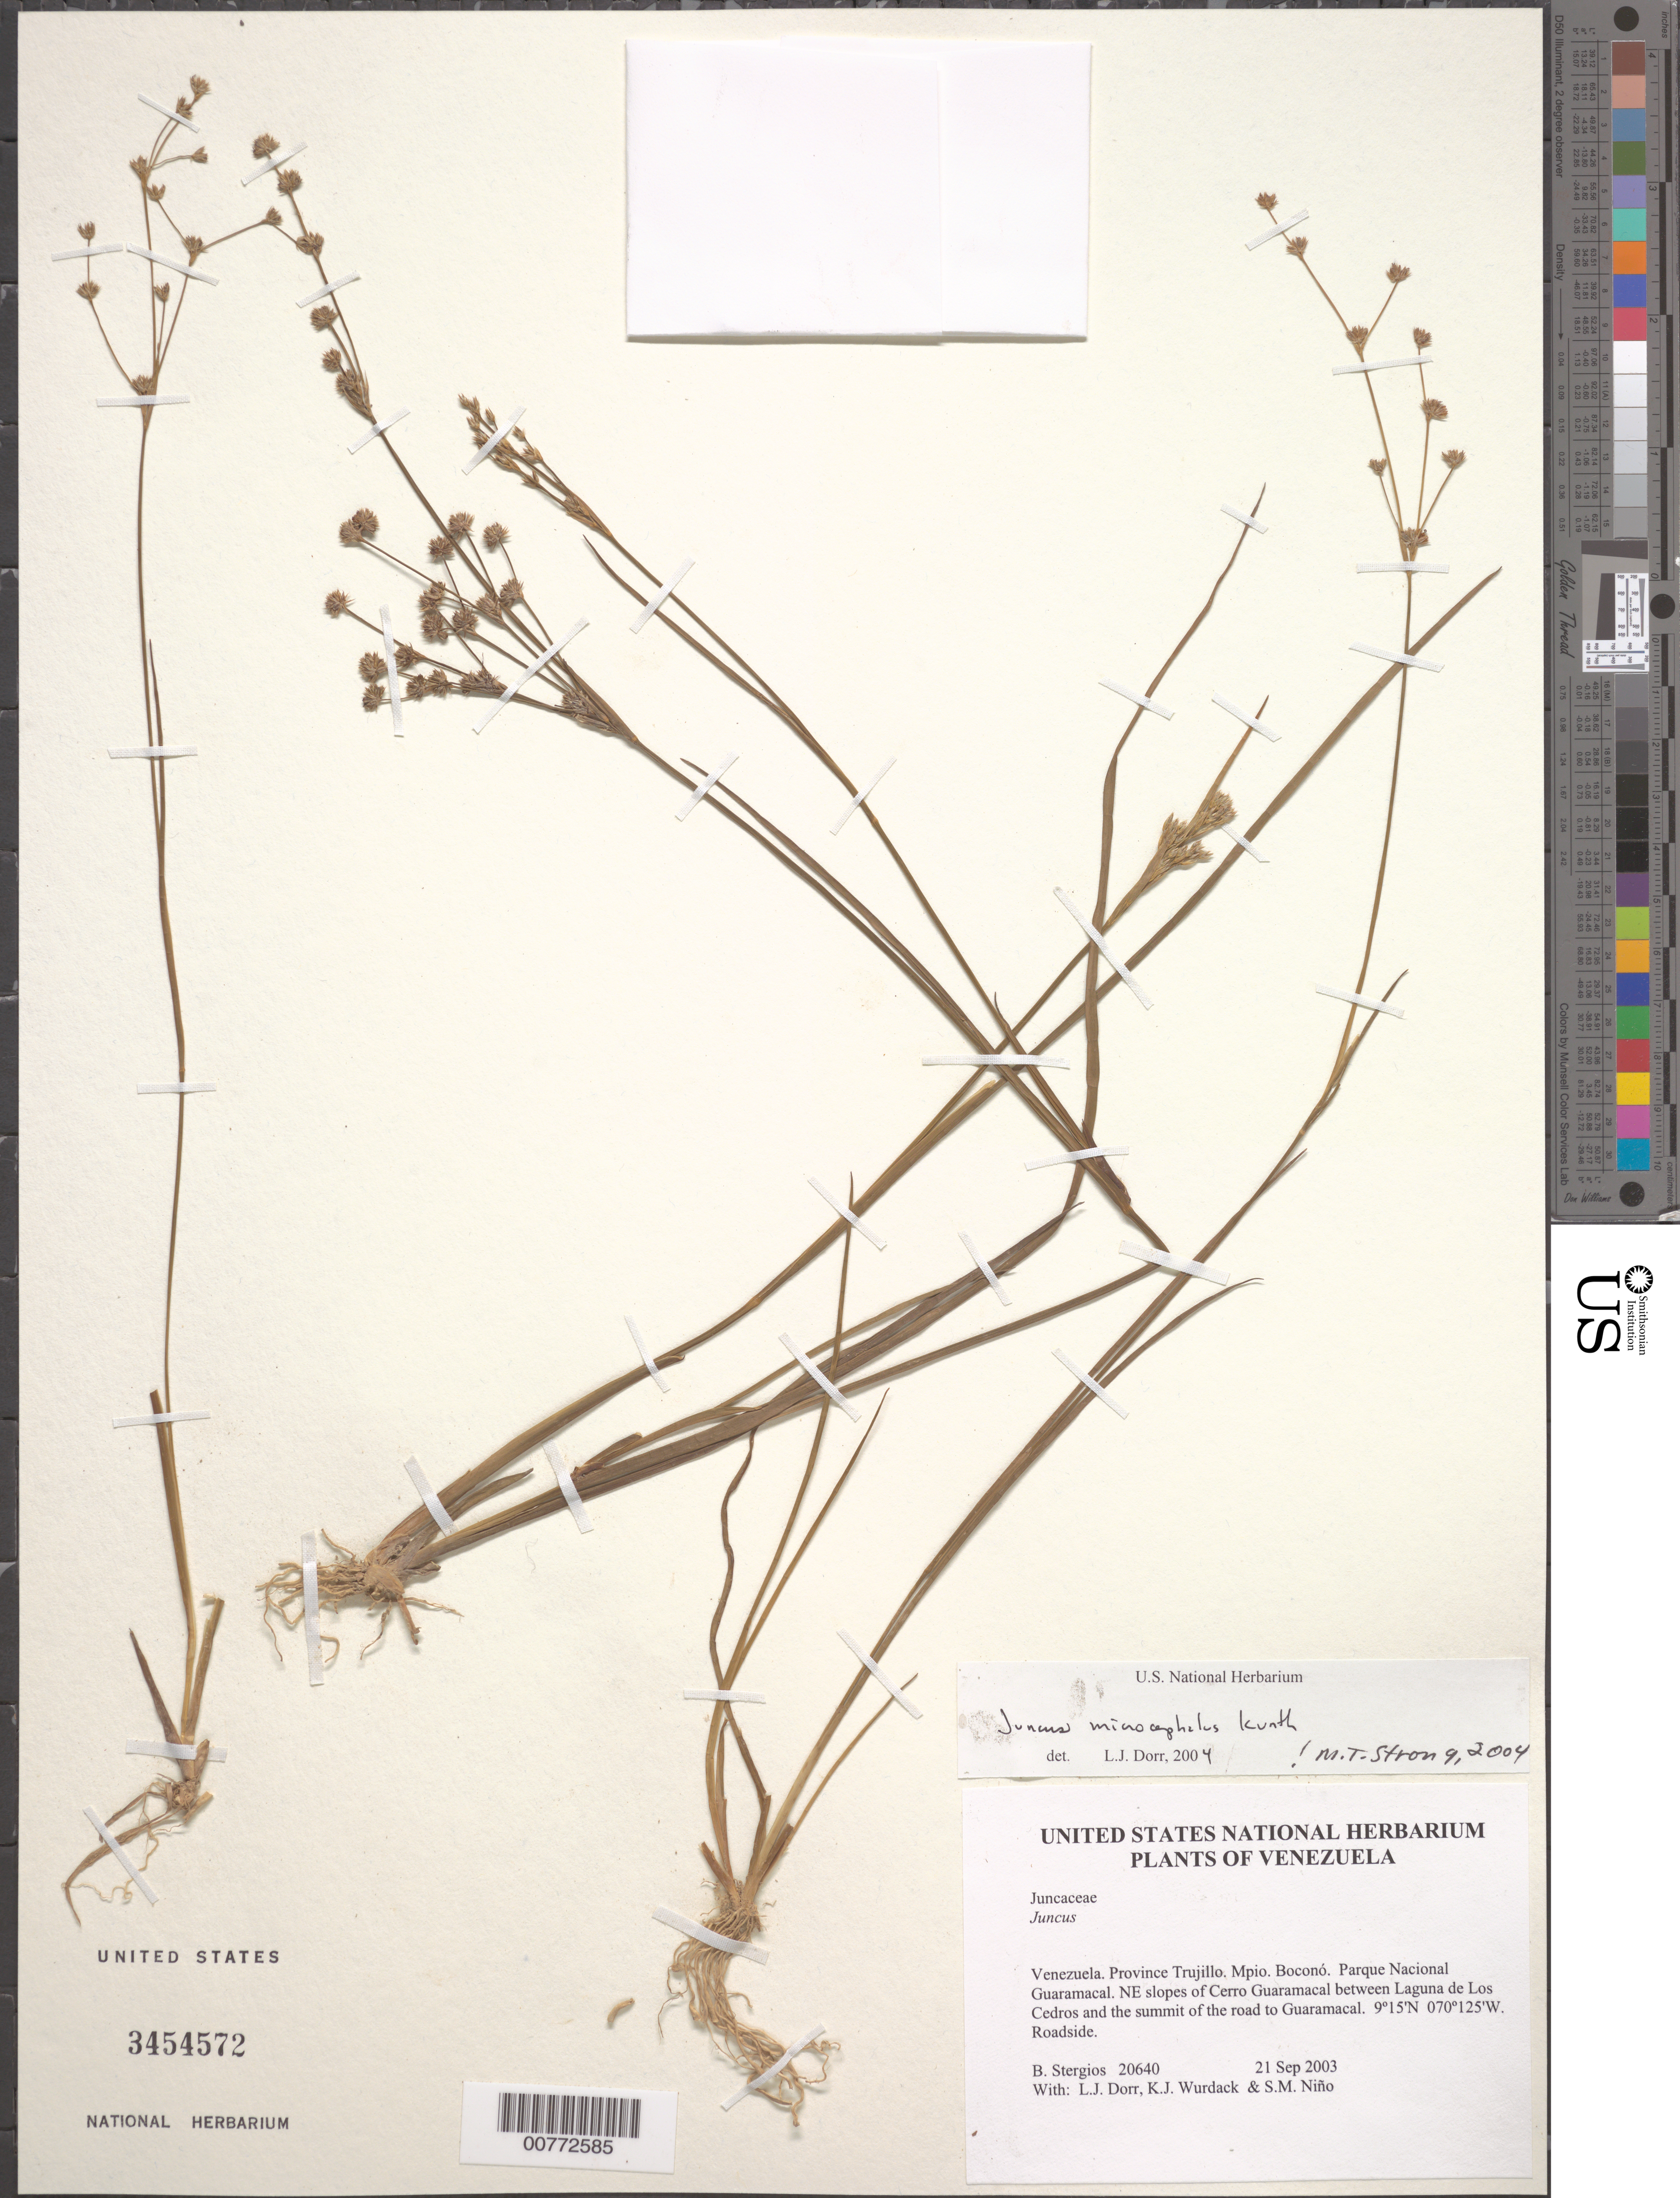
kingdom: Plantae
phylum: Tracheophyta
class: Liliopsida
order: Poales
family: Juncaceae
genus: Juncus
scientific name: Juncus microcephalus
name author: Kunth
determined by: Dorr, L. J., (BOT), Smithsonian Institution - National Museum of Natural History (UNITED STATES)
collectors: B. G. Stergios, L. J. Dorr, K. Wurdack & S. M. Niño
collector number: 20640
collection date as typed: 21 Sep 2003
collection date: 2003-09-21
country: Venezuela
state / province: Trujillo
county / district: Boconó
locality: Parque Nacional Guaramacal. NE slopes of Cerro Guaramacal between Laguna de Los Cedros and the summit of the road to Guaramacal.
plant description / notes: PORT, US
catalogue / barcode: US 3454572